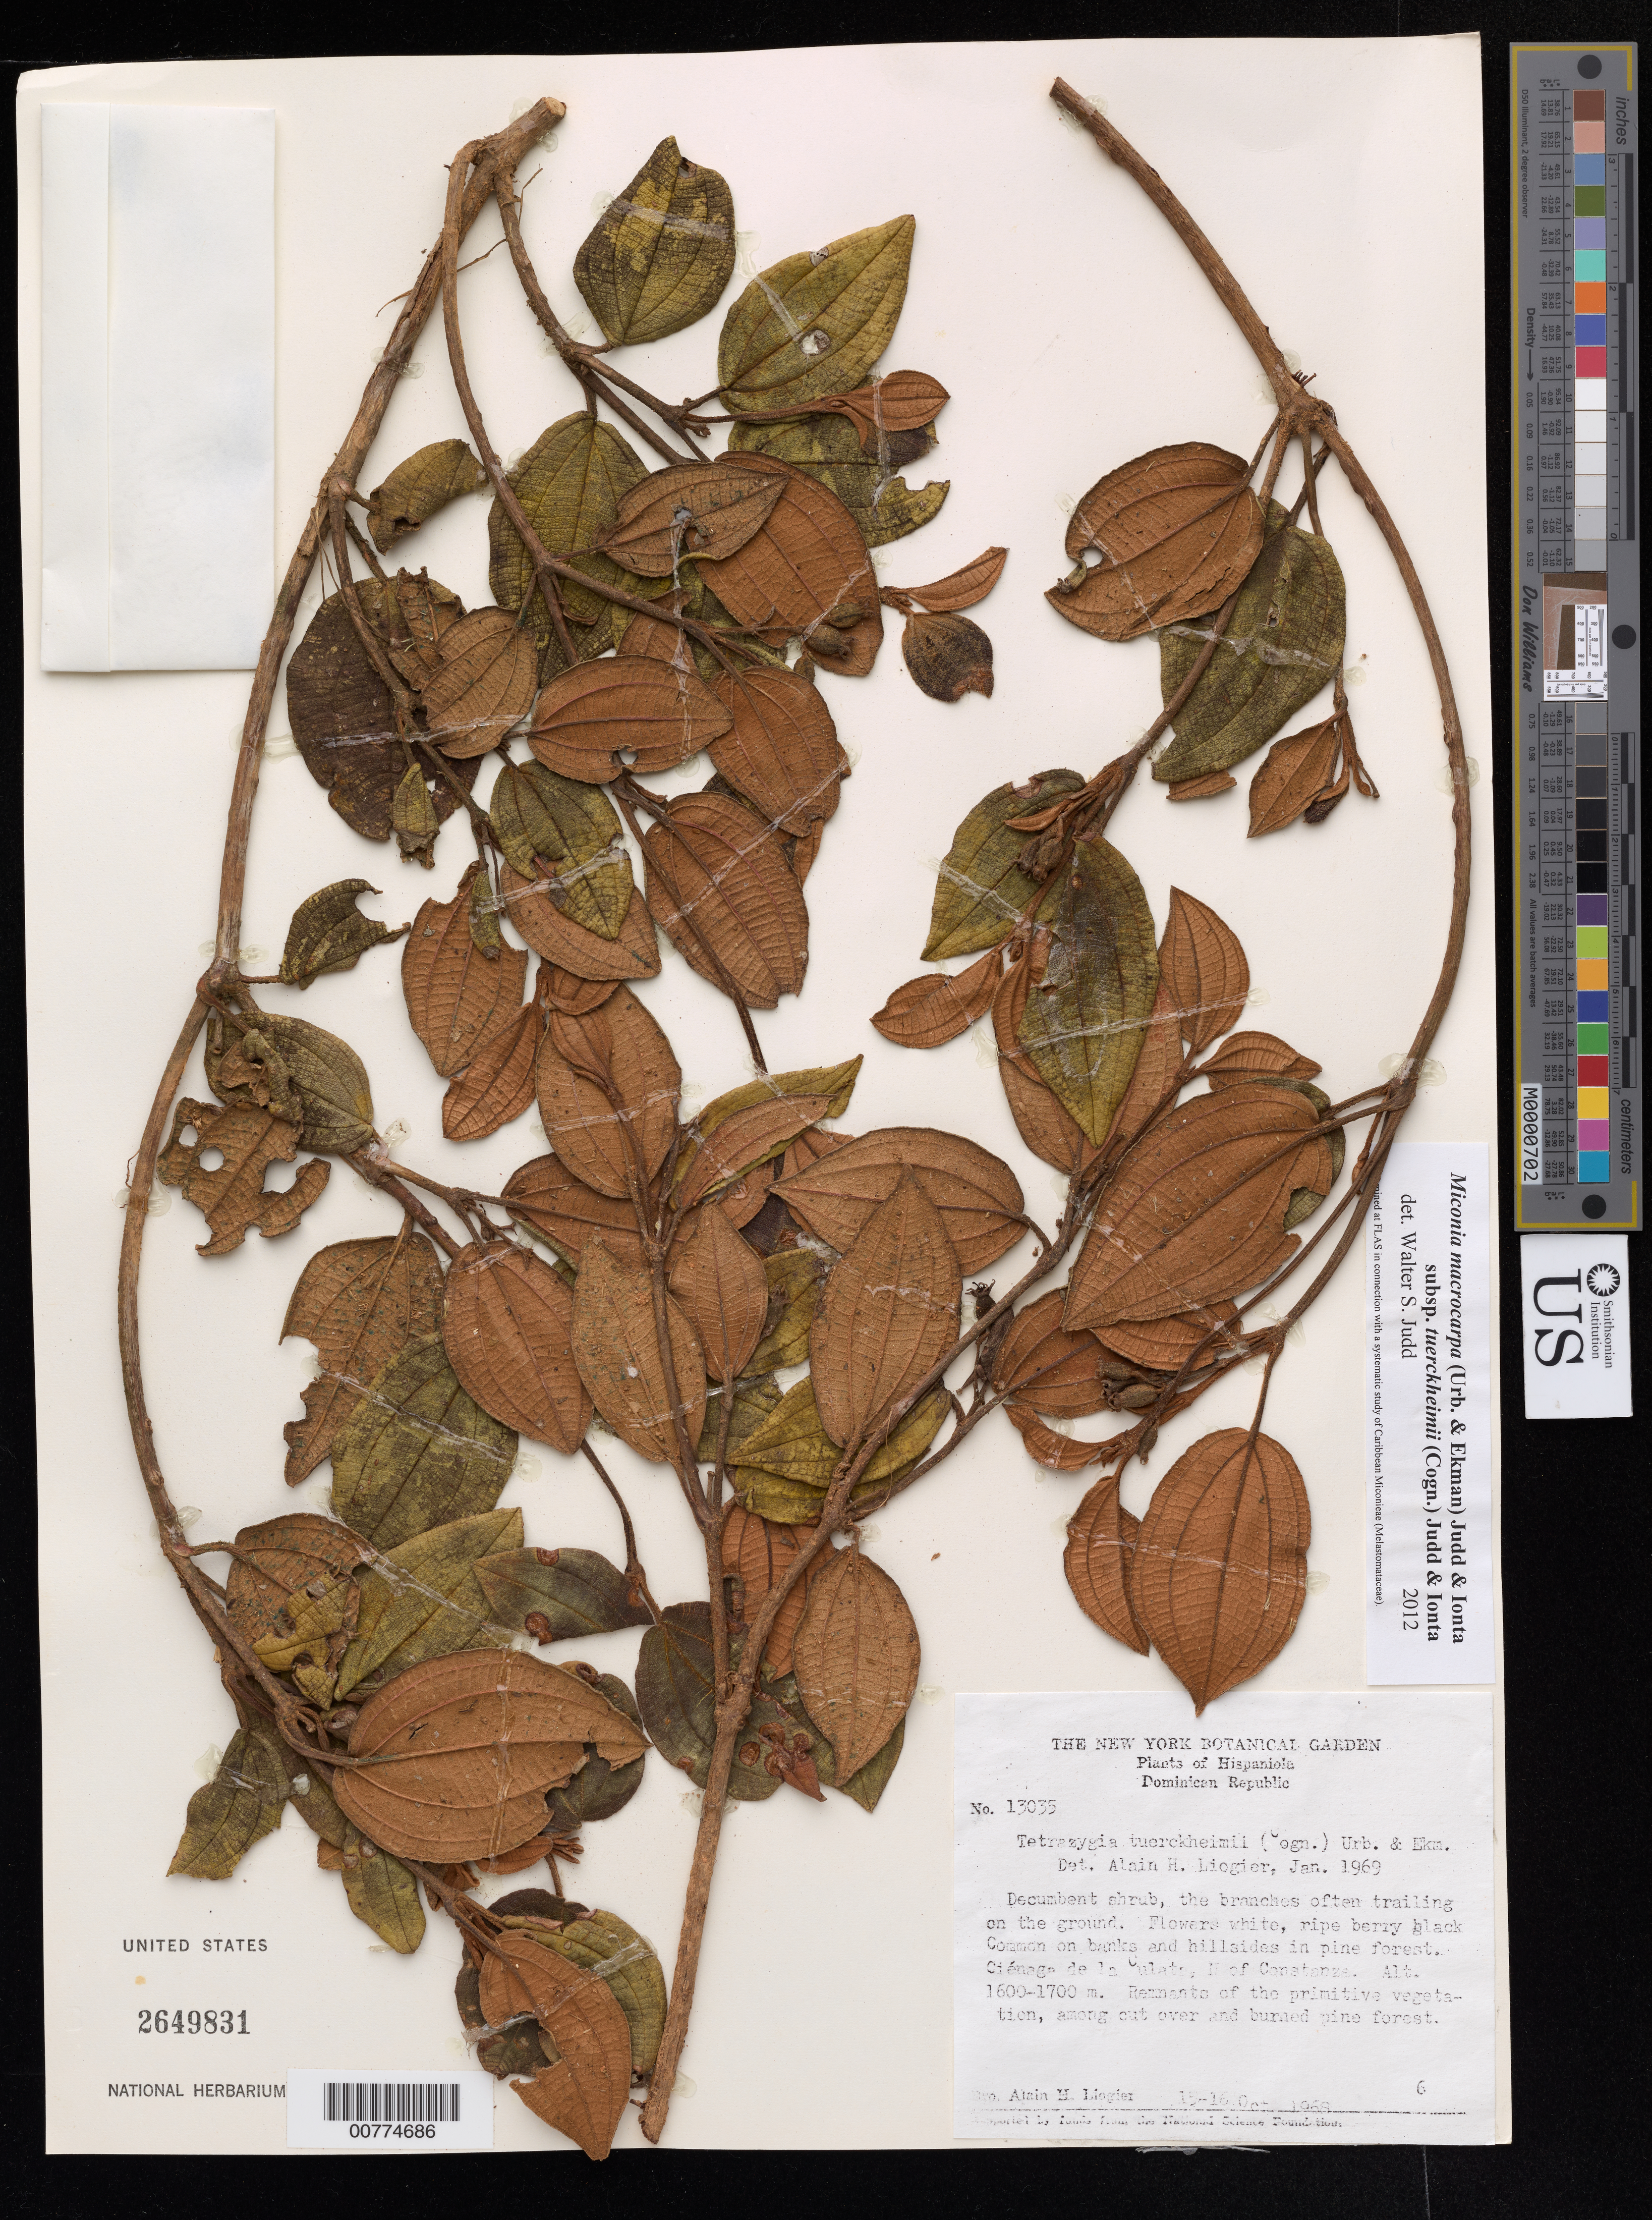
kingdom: Plantae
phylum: Tracheophyta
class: Magnoliopsida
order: Myrtales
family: Melastomataceae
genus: Miconia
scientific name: Miconia macrocarpa subsp. tuerckheimii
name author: (Cogn.) Judd & Ionta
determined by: Judd, Walter S.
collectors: A. H. Liogier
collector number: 13035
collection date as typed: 15 Oct 1968 to 16 Oct 1968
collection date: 1968-10-15/1968-10-16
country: Dominican Republic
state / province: La Vega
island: Hispaniola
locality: N of Constanza, Ciénaga de la Culata.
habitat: Remnants of the primitive vegetation, among cut over and burned pine forest.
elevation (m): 1600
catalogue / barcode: US 2649831